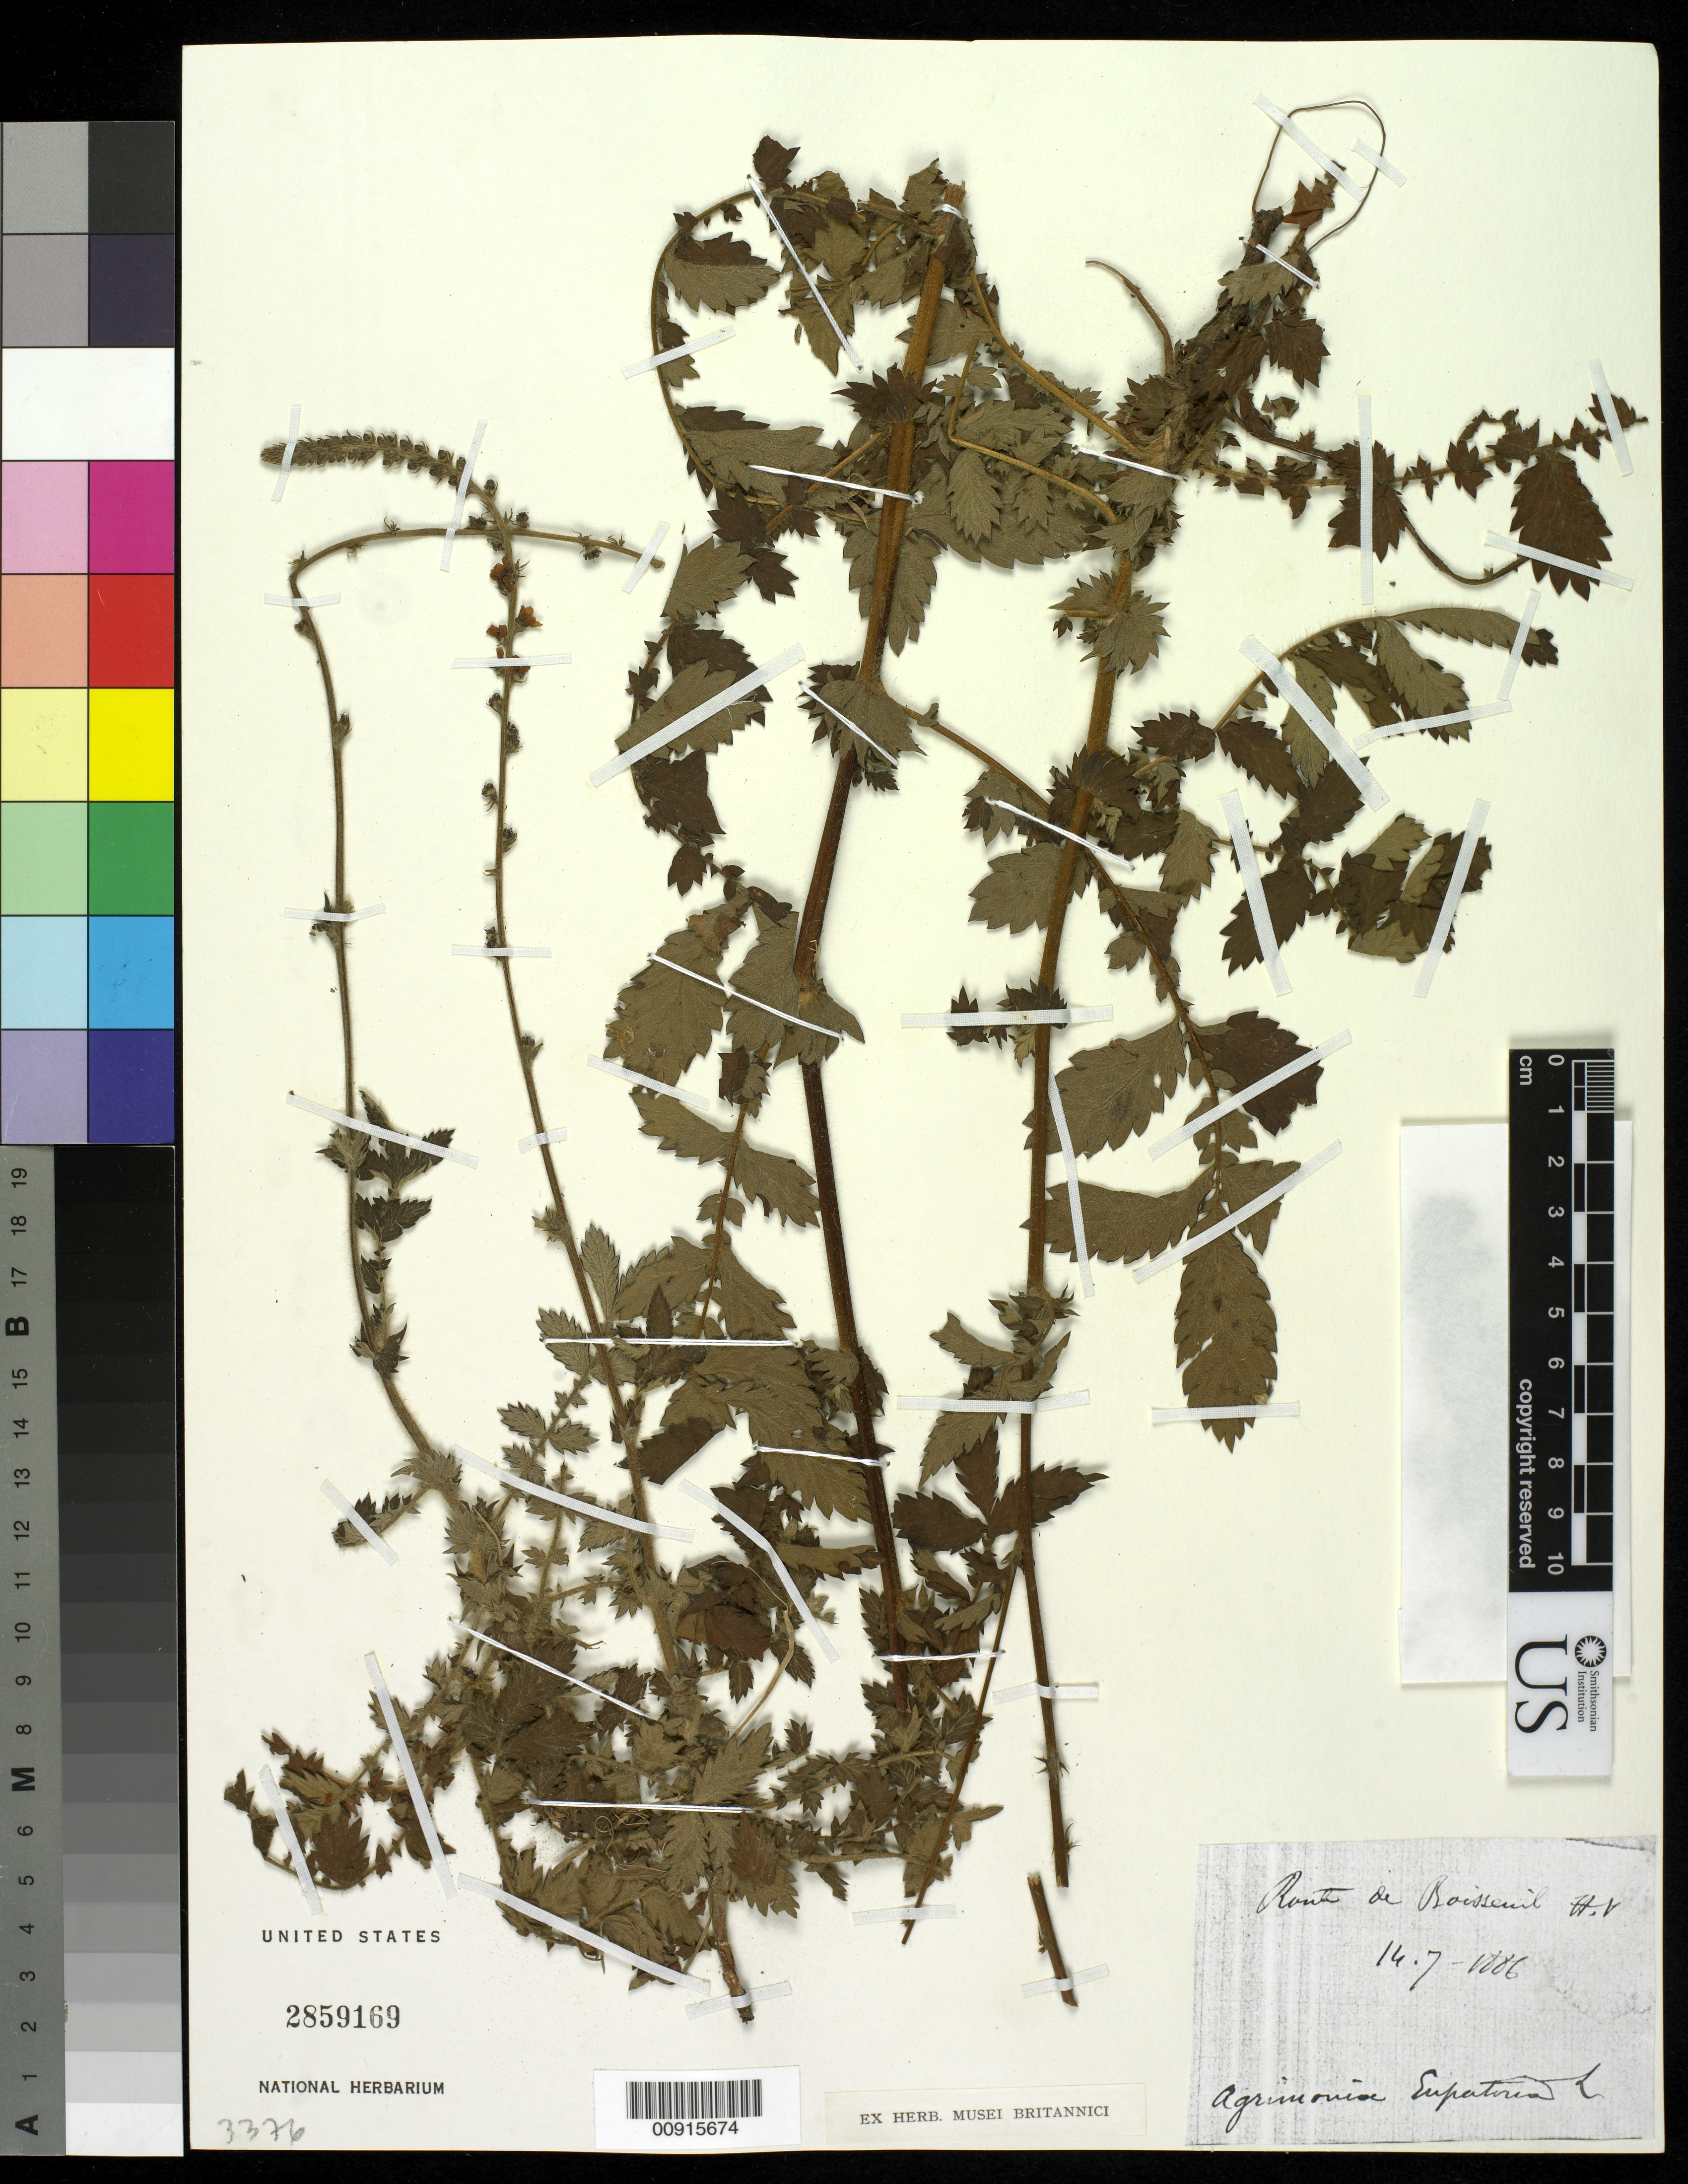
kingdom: Plantae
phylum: Tracheophyta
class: Magnoliopsida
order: Rosales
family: Rosaceae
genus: Agrimonia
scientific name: Agrimonia eupatoria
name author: L.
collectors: ex herb. Musei Britannici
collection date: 1886-07-14 or 1886-07-16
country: France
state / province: Nouvelle-Aquitaine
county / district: Haute-Vienne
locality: Boisseuil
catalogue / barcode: US 2859169